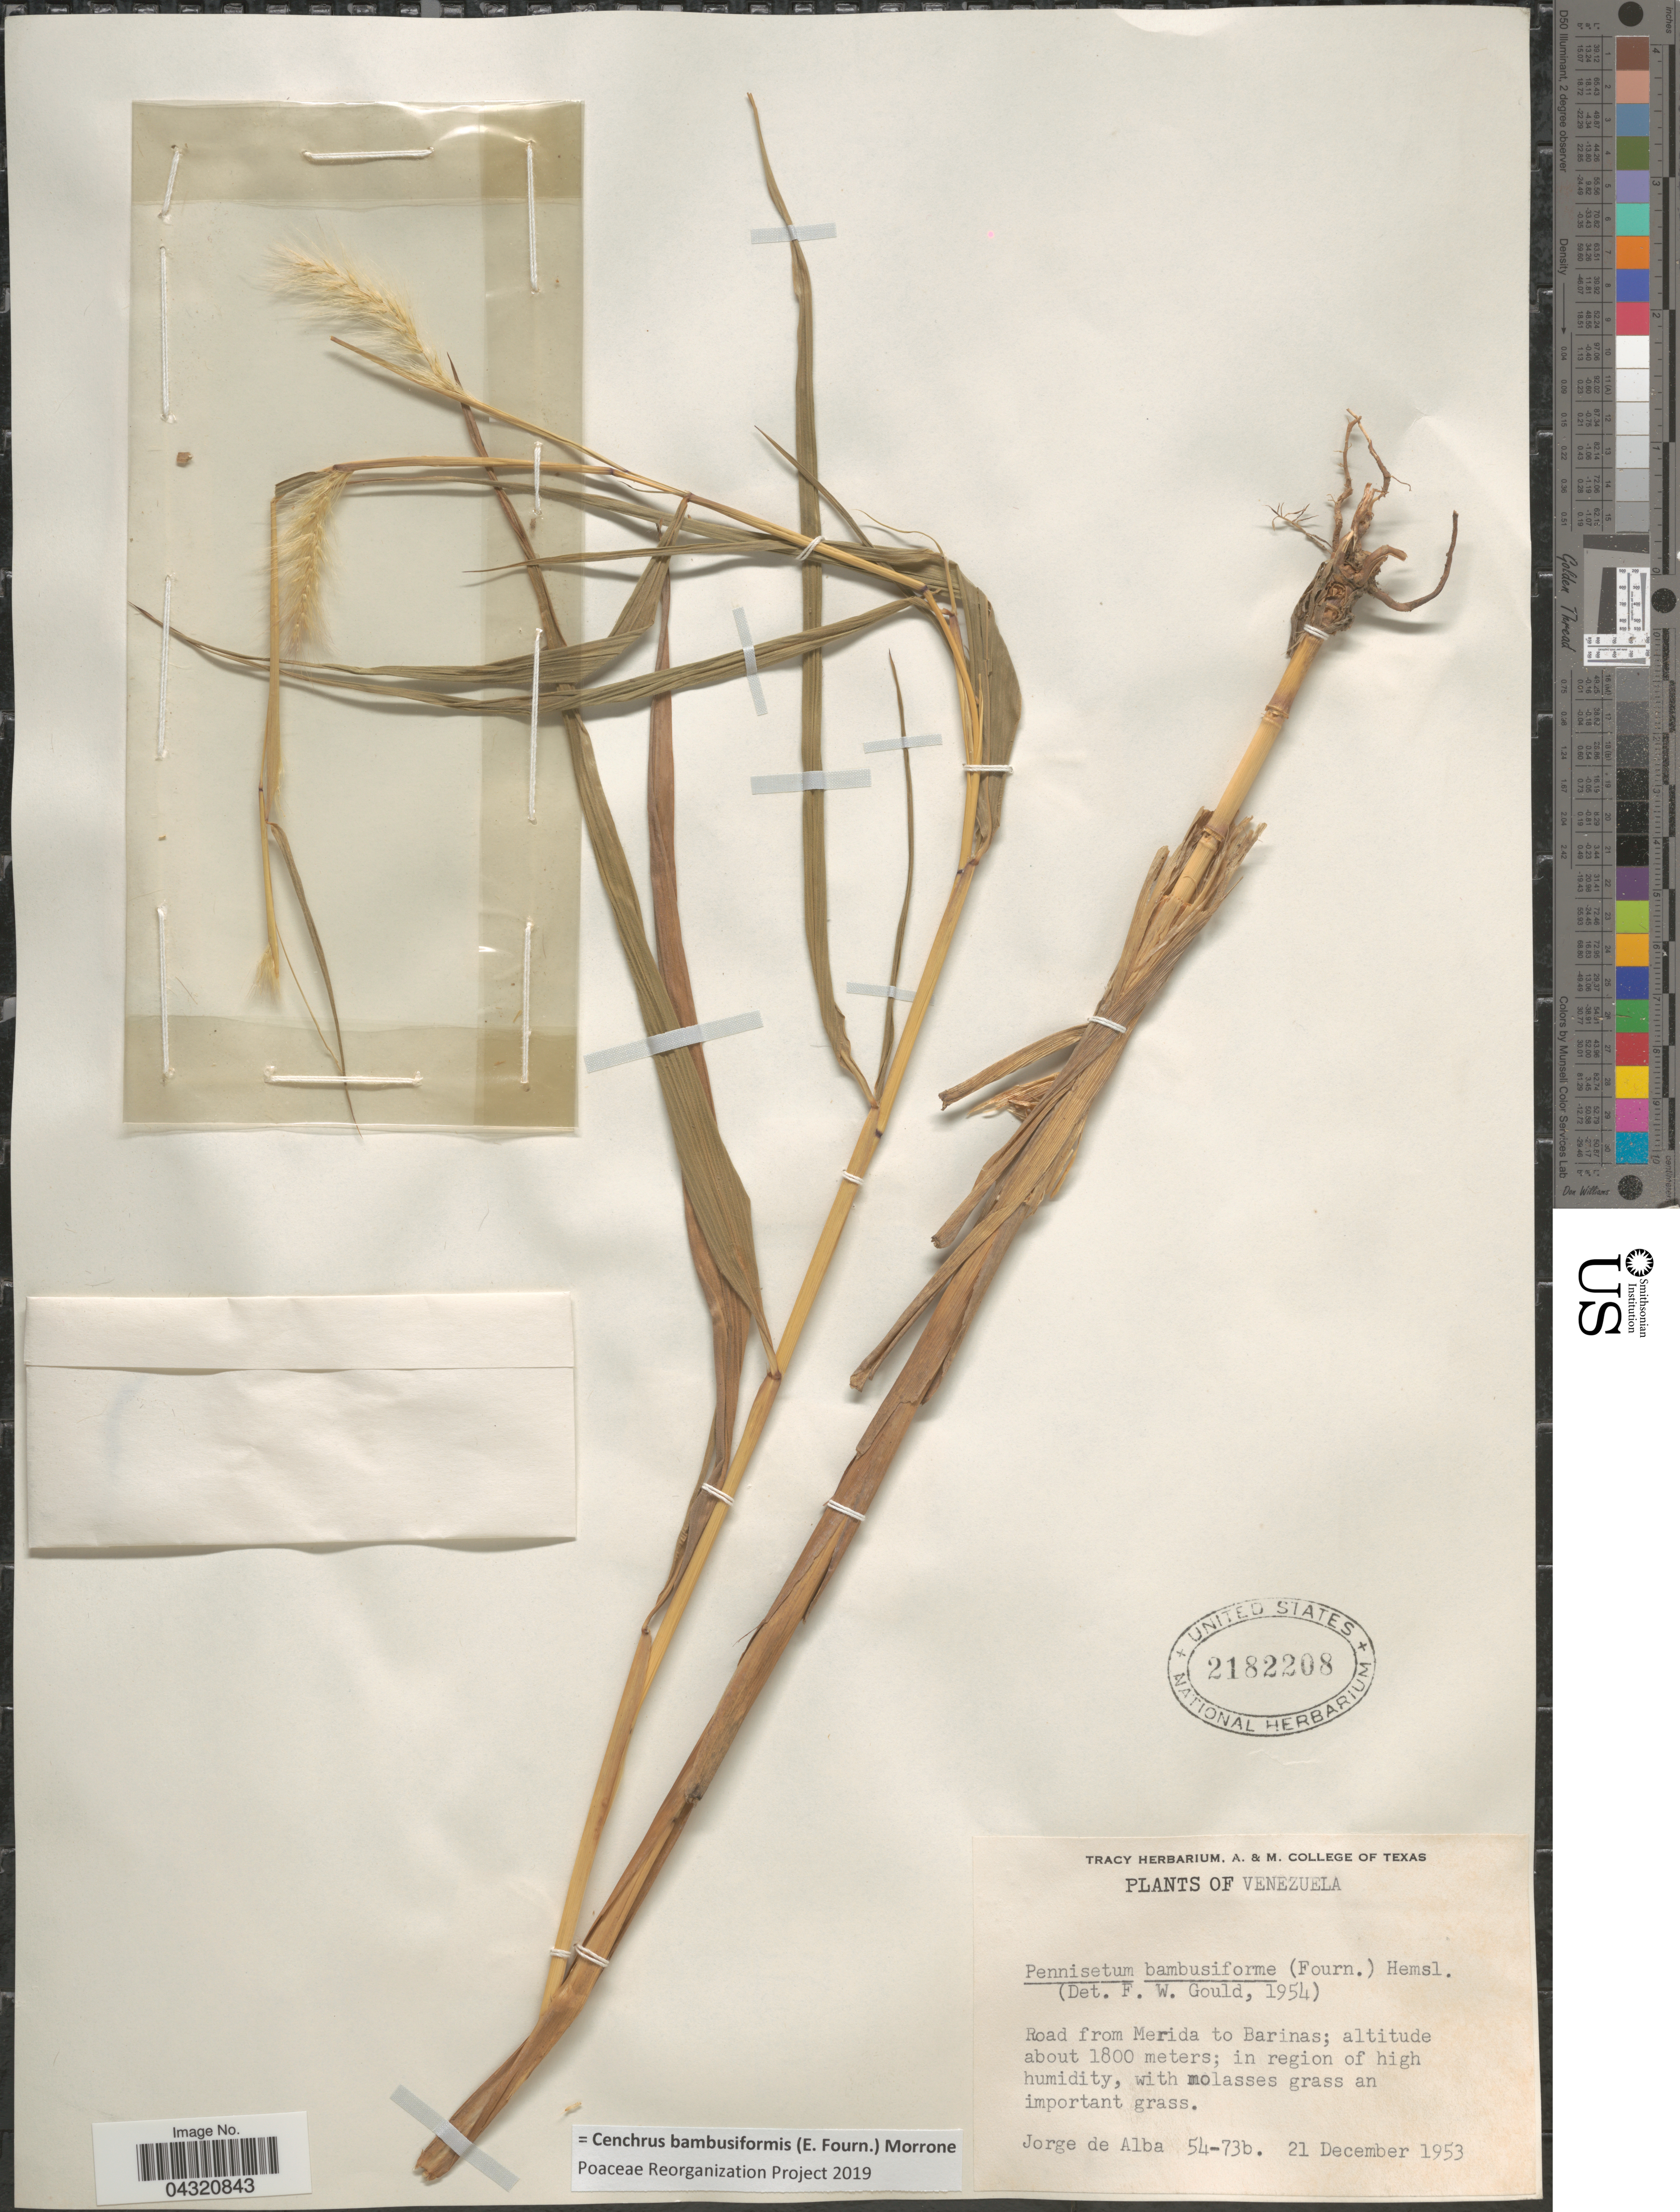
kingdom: Plantae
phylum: Tracheophyta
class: Liliopsida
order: Poales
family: Poaceae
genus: Cenchrus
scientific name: Cenchrus bambusiformis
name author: (E. Fourn.) Morrone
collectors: J. Alba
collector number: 54-73b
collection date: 1953-12-21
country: Venezuela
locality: Road from Merida to Barinas.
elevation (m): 1800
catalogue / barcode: US 2182208